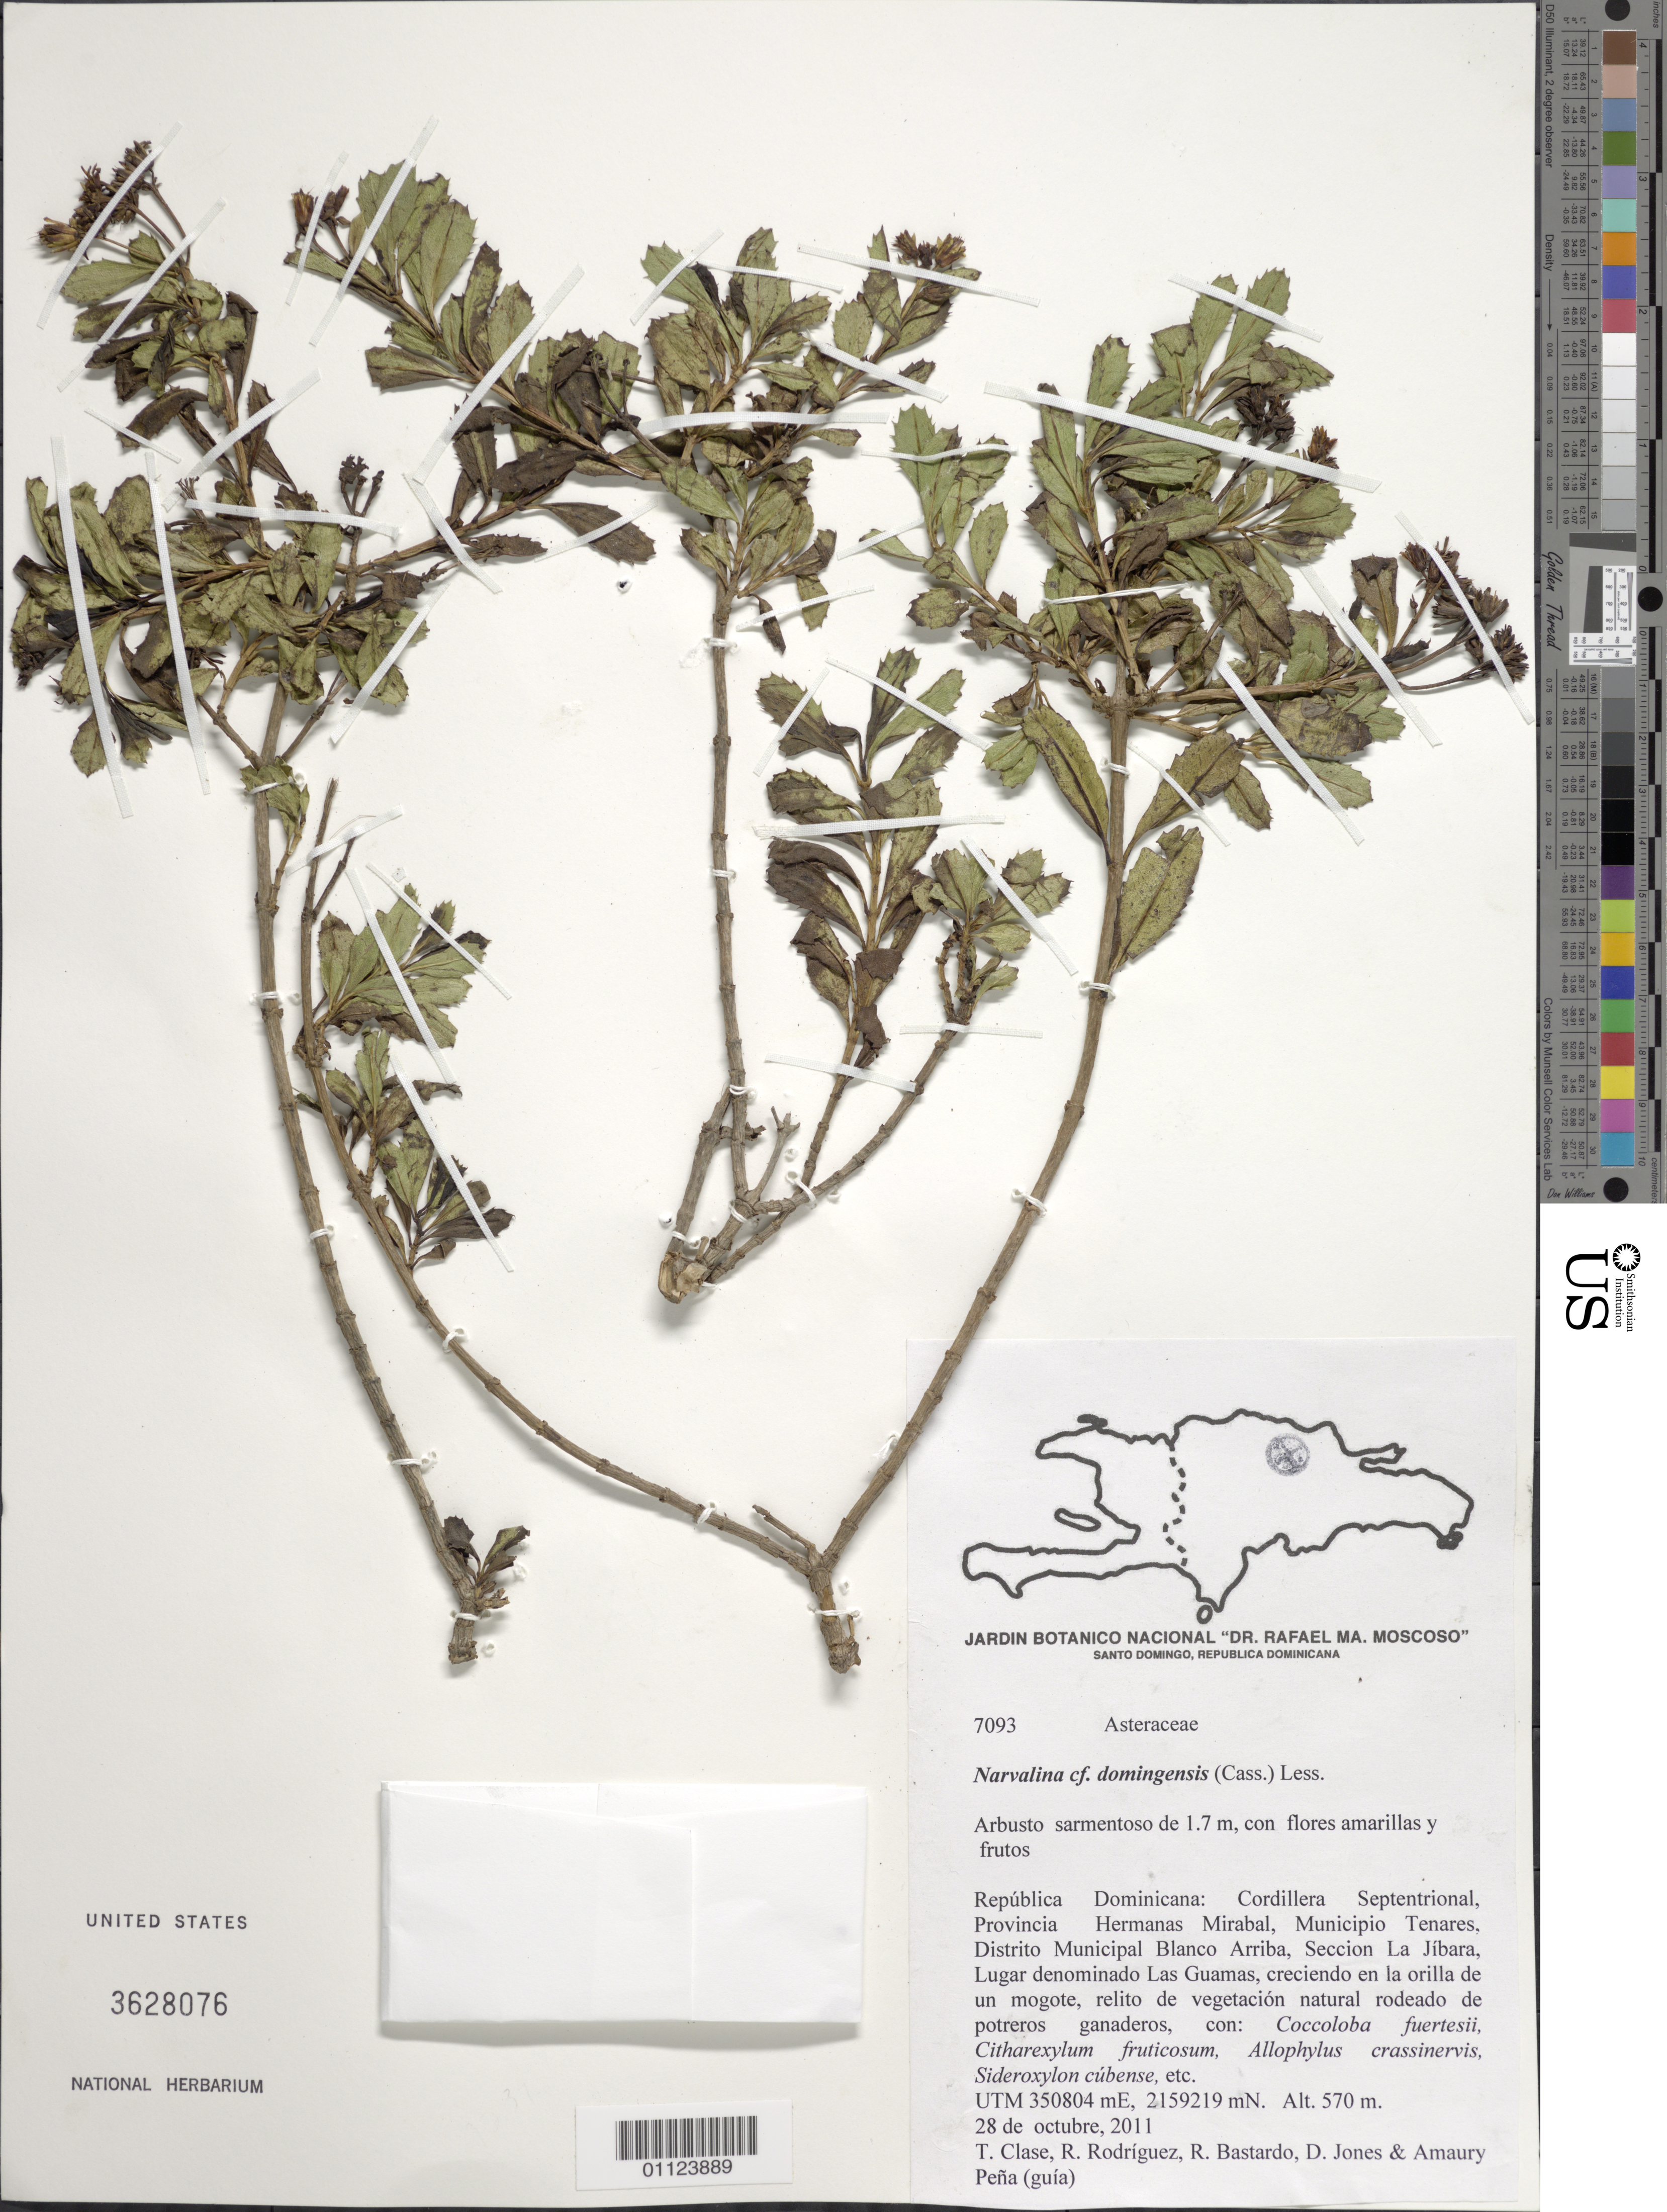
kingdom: Plantae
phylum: Tracheophyta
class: Magnoliopsida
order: Asterales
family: Asteraceae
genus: Narvalina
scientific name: Narvalina domingensis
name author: (Cass.) Less.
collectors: T. Clase, R. Rodríguez, R. Bastardo & D. Jones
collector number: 7093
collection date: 2011-10-28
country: Dominican Republic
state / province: Hermanas Mirabal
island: Hispaniola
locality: Cordillera Septentrional, Municipio Tenares, Distrito Municipal Blanco Arriba, Seccion La jíbara, Lugar denominado Las Guamas.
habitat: Creciendo en la orilla de mogote, relito de vegetación natural rodeado de potreros ganaderos, con: Coccoloba fuertesii, Citharexylum fruticosum, Allophylus carassinervis, Sideroxylon cúbense, ect.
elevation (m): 570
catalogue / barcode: US 3628076